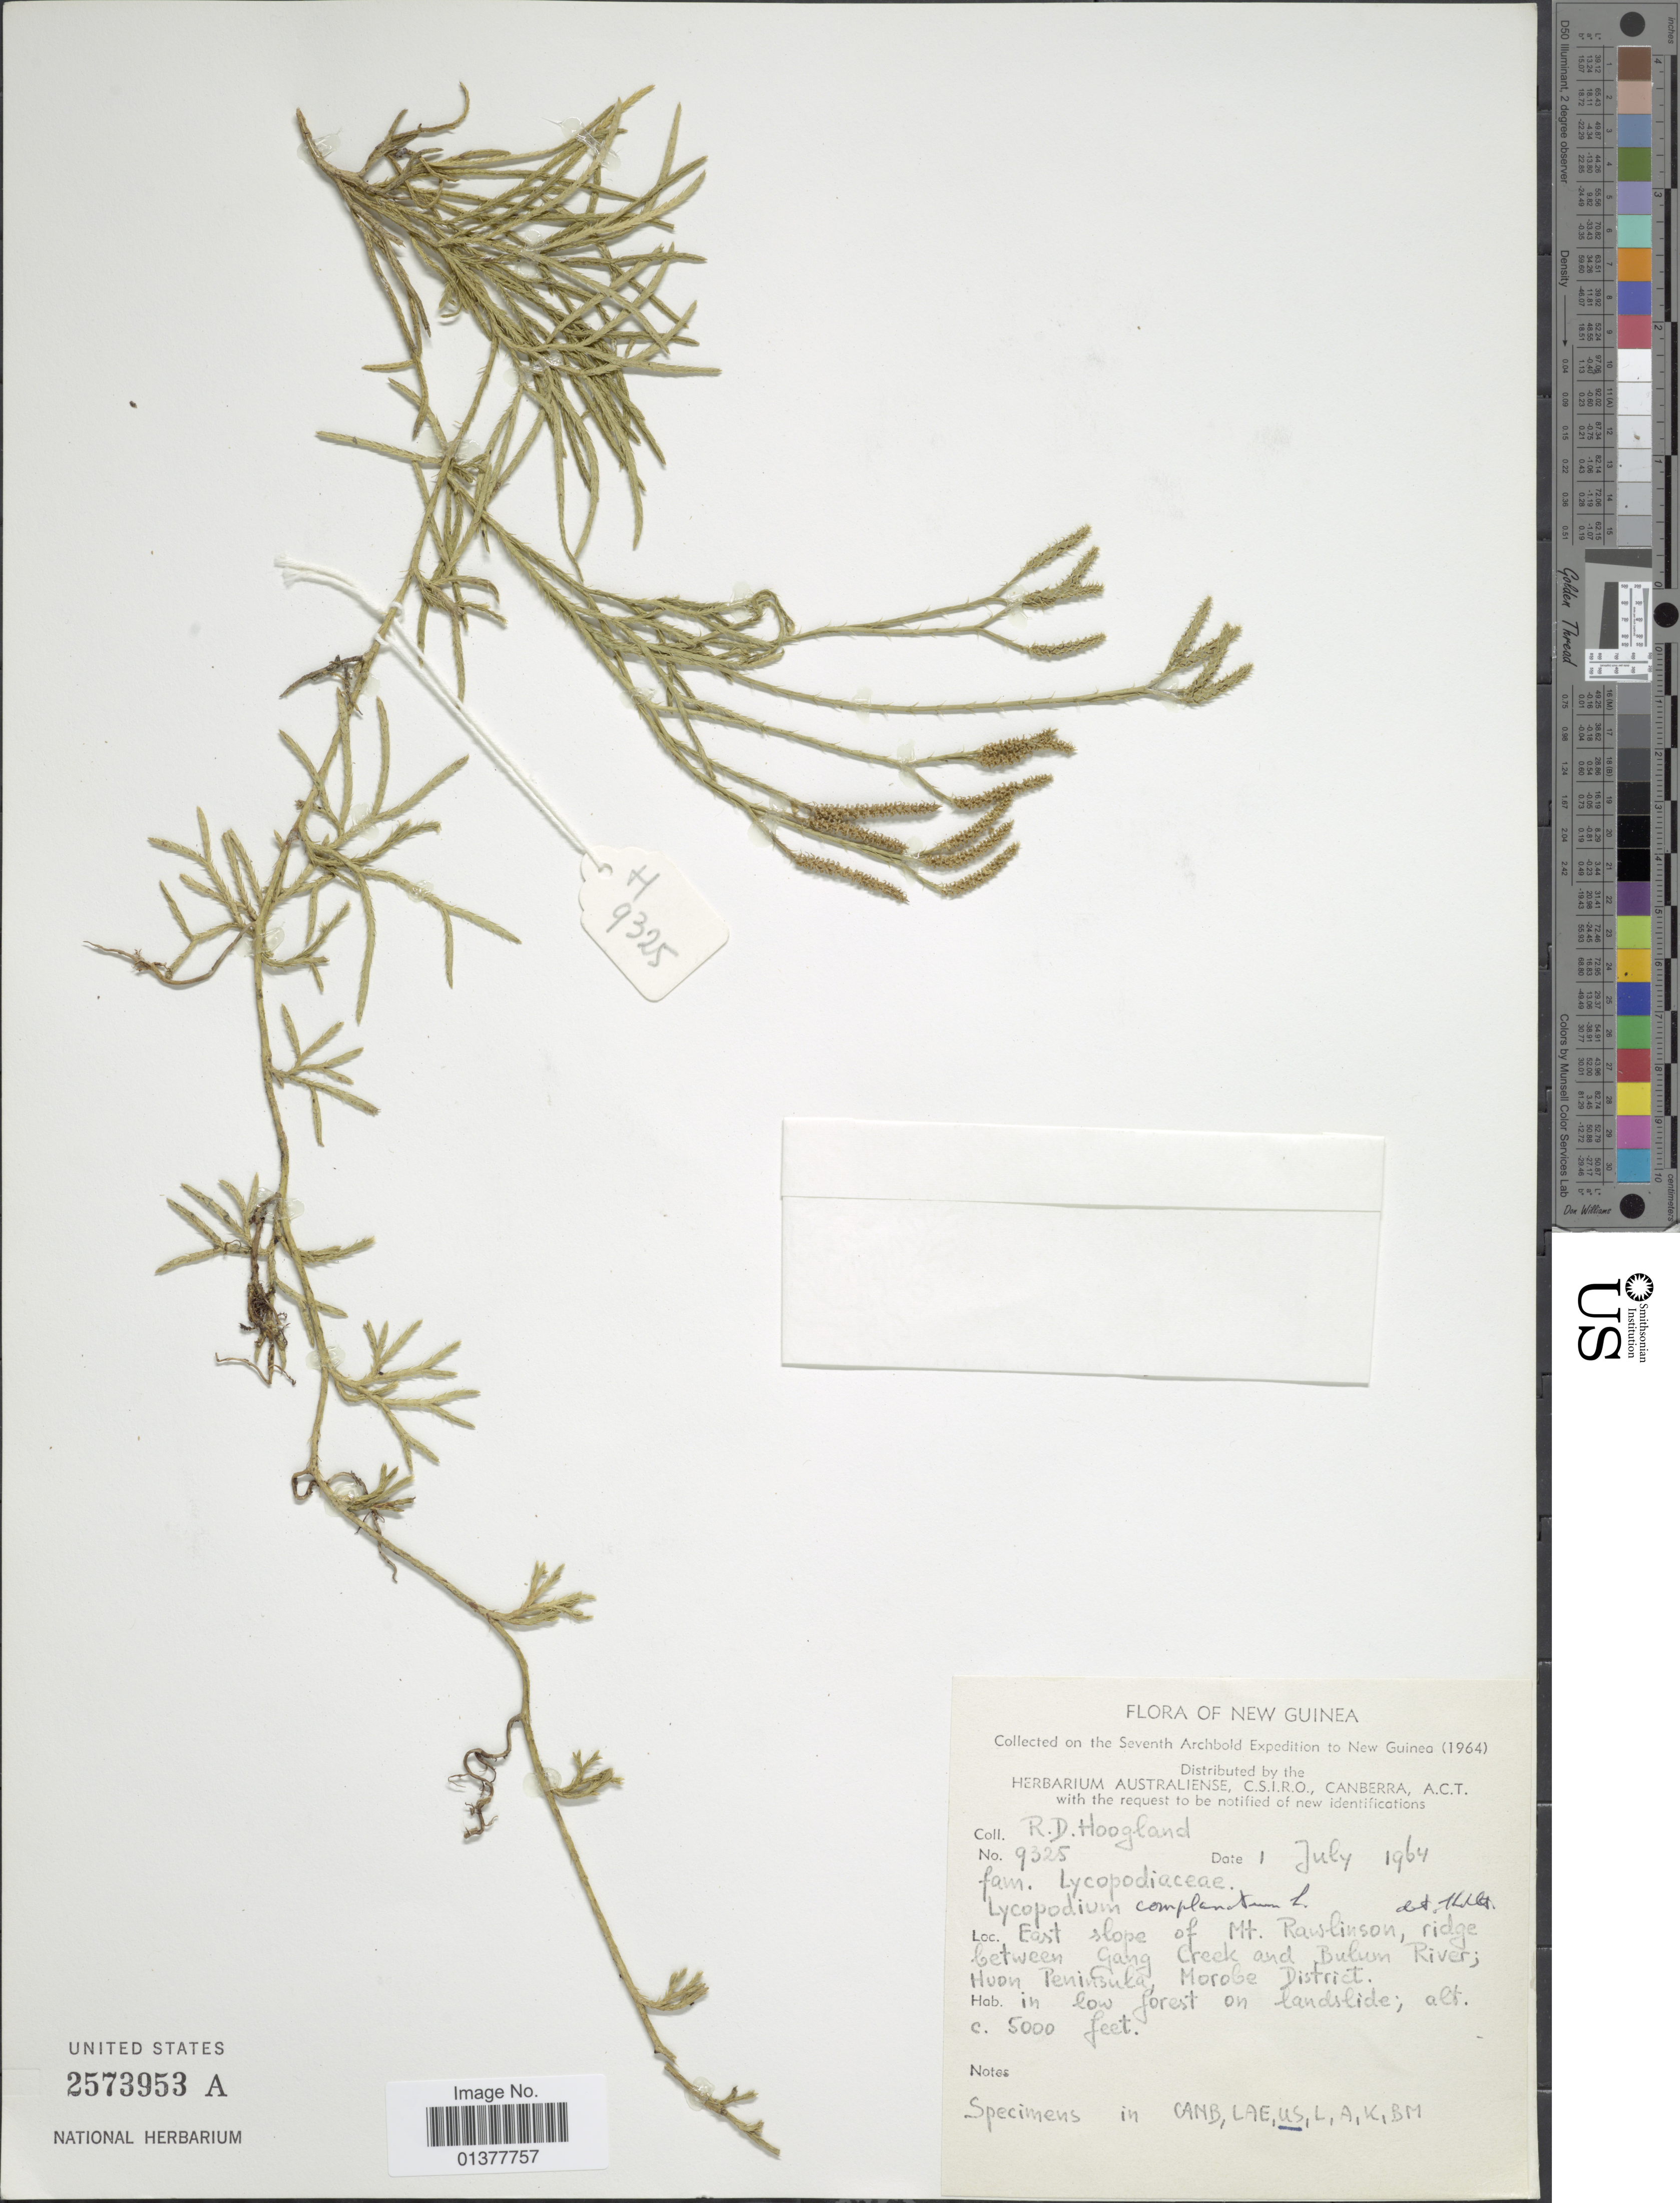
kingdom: Plantae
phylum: Tracheophyta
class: Lycopodiopsida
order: Lycopodiales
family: Lycopodiaceae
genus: Diphasiastrum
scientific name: Diphasiastrum complanatum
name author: (L.) Holub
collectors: R. D. Hoogland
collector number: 9325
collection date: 1964-07-01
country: Papua New Guinea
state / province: Morobe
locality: East slope of Mt. Rawlinson, ridge between Gang Creek and Bulum river, Huon Peninsula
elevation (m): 1524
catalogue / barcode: US 2573953A